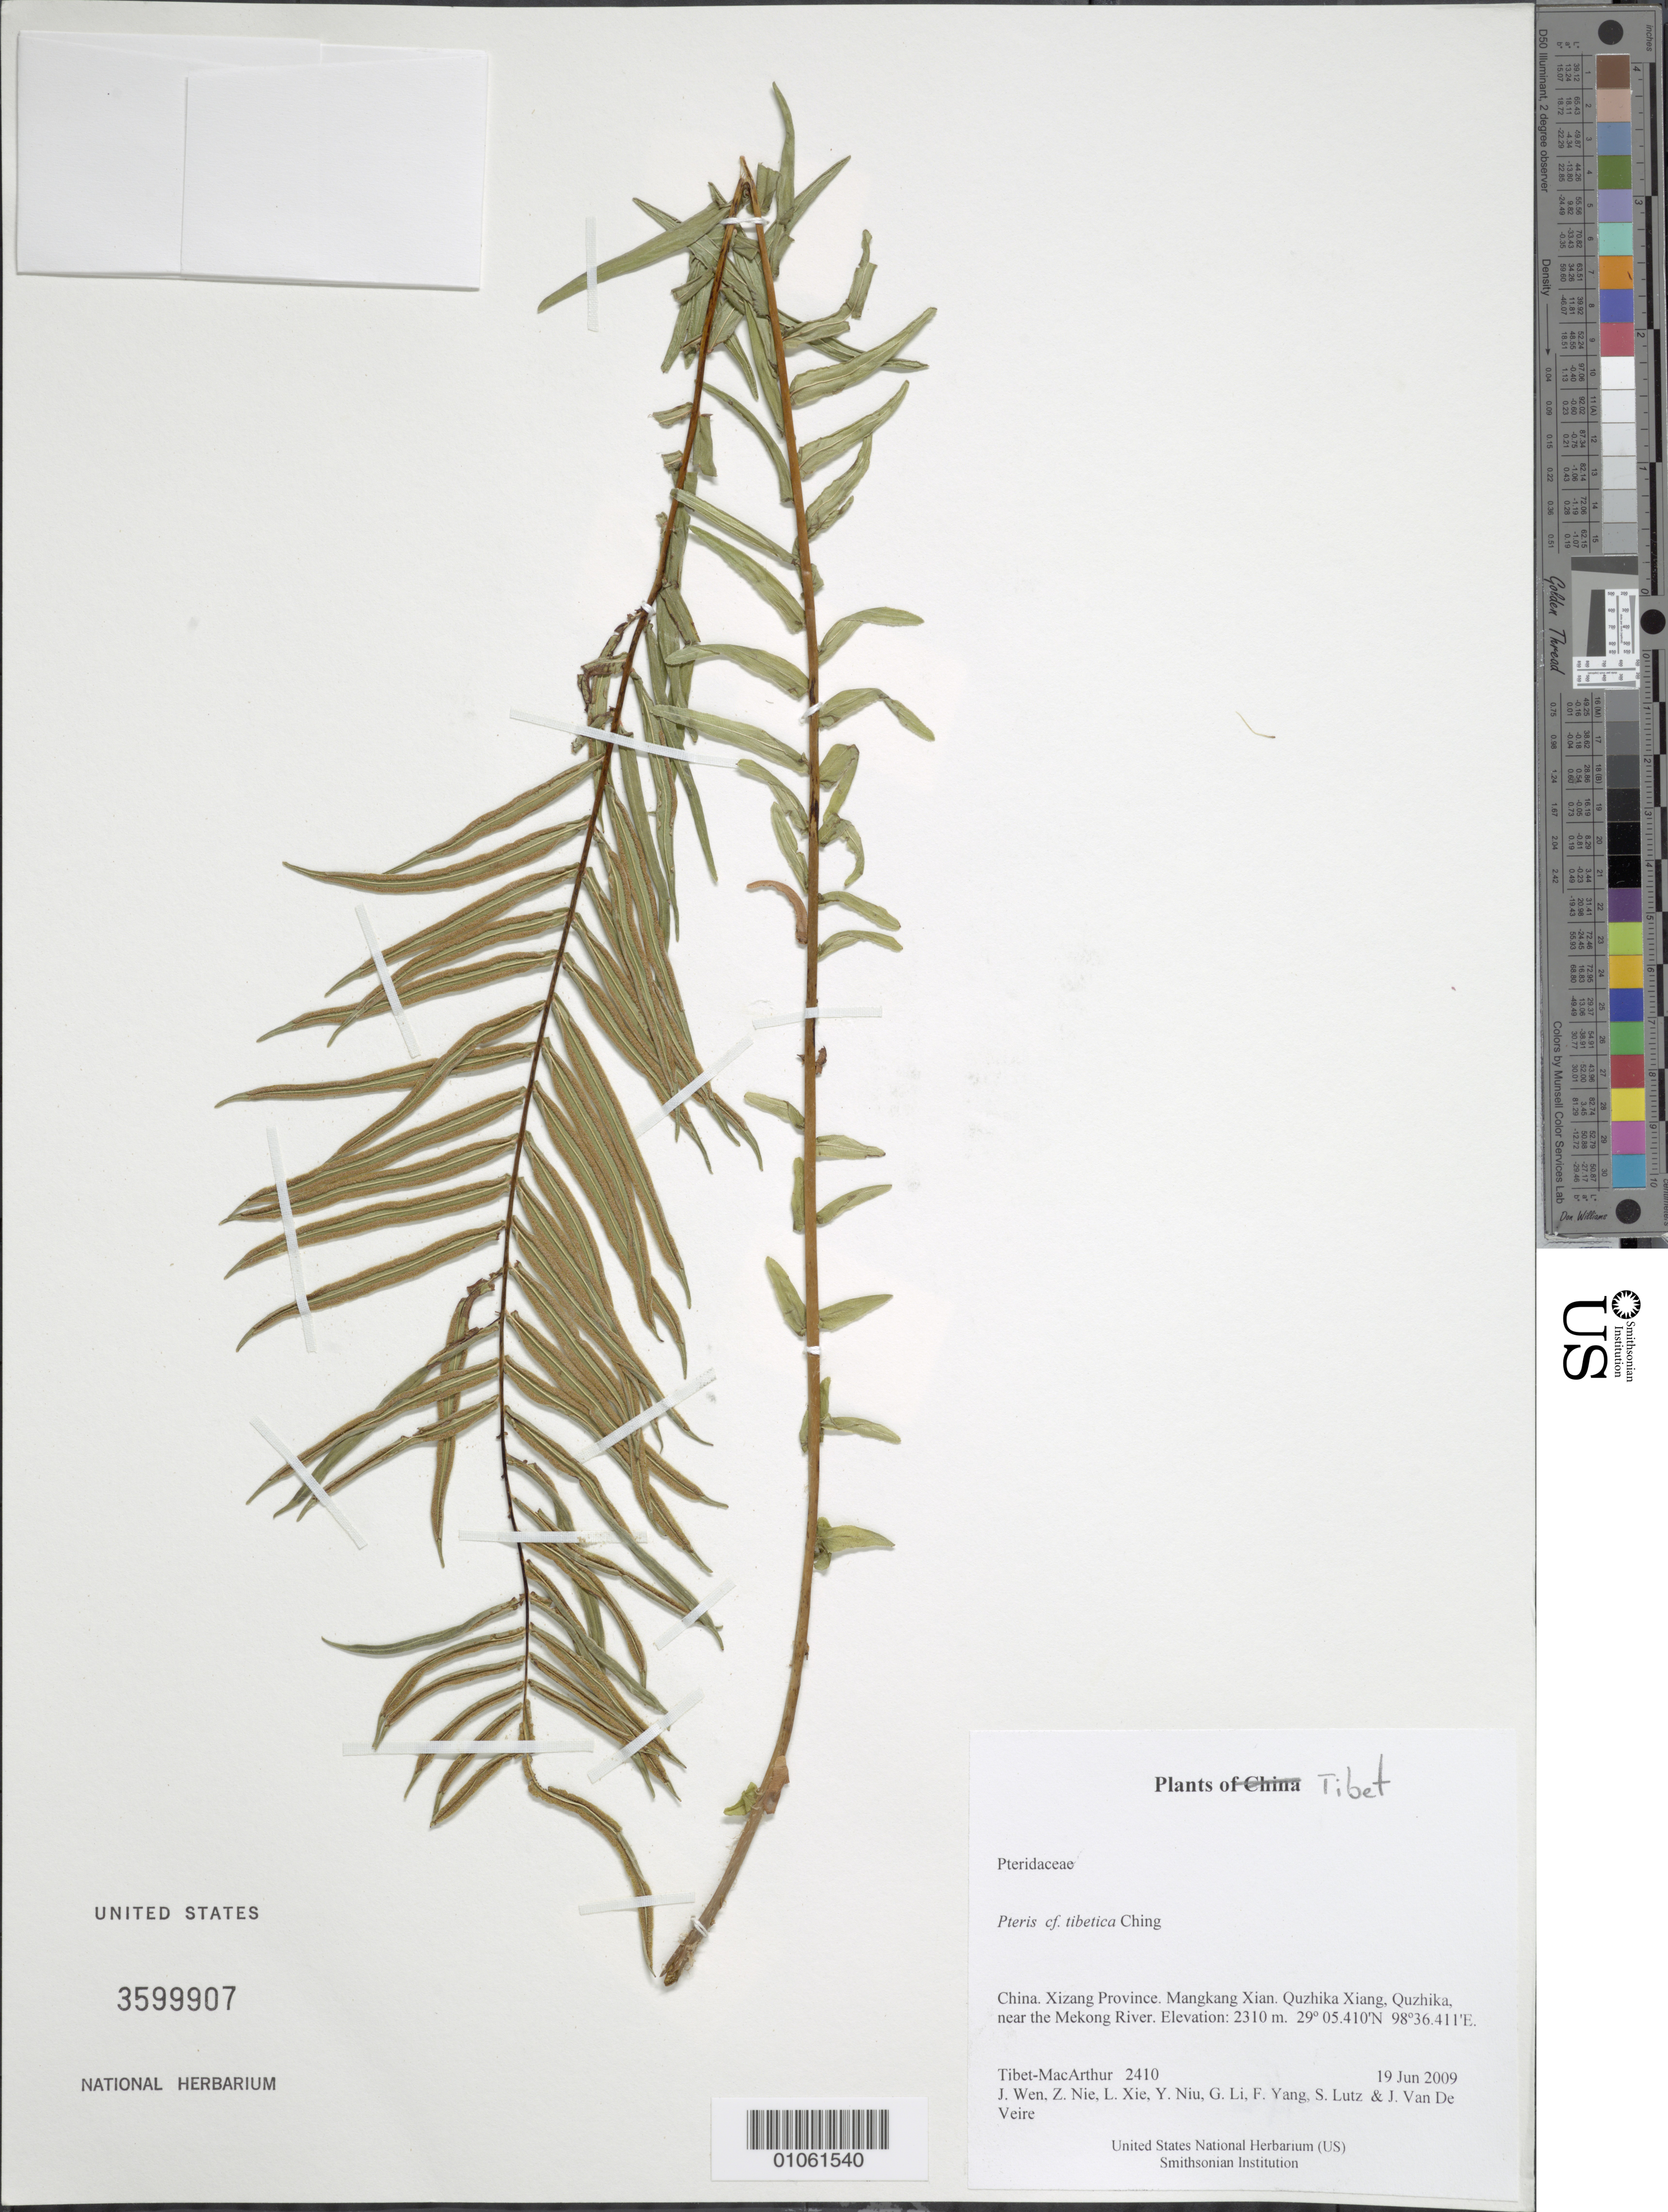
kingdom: Plantae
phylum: Tracheophyta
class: Polypodiopsida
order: Polypodiales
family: Pteridaceae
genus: Pteris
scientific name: Pteris tibetica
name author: Ching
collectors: Tibet-MacArthur, J. Wen, Z. Nie, L. Xie, Y. Niu, G. Li, F. Yang, S. Lutz & J. Van De Veire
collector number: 2410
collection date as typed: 19 Jun 2009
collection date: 2009-06-19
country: China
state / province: Xizang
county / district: Mangkang Xian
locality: Quzhika Xiang, Quzhika, near the Mekong River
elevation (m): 2310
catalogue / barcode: US 3599907